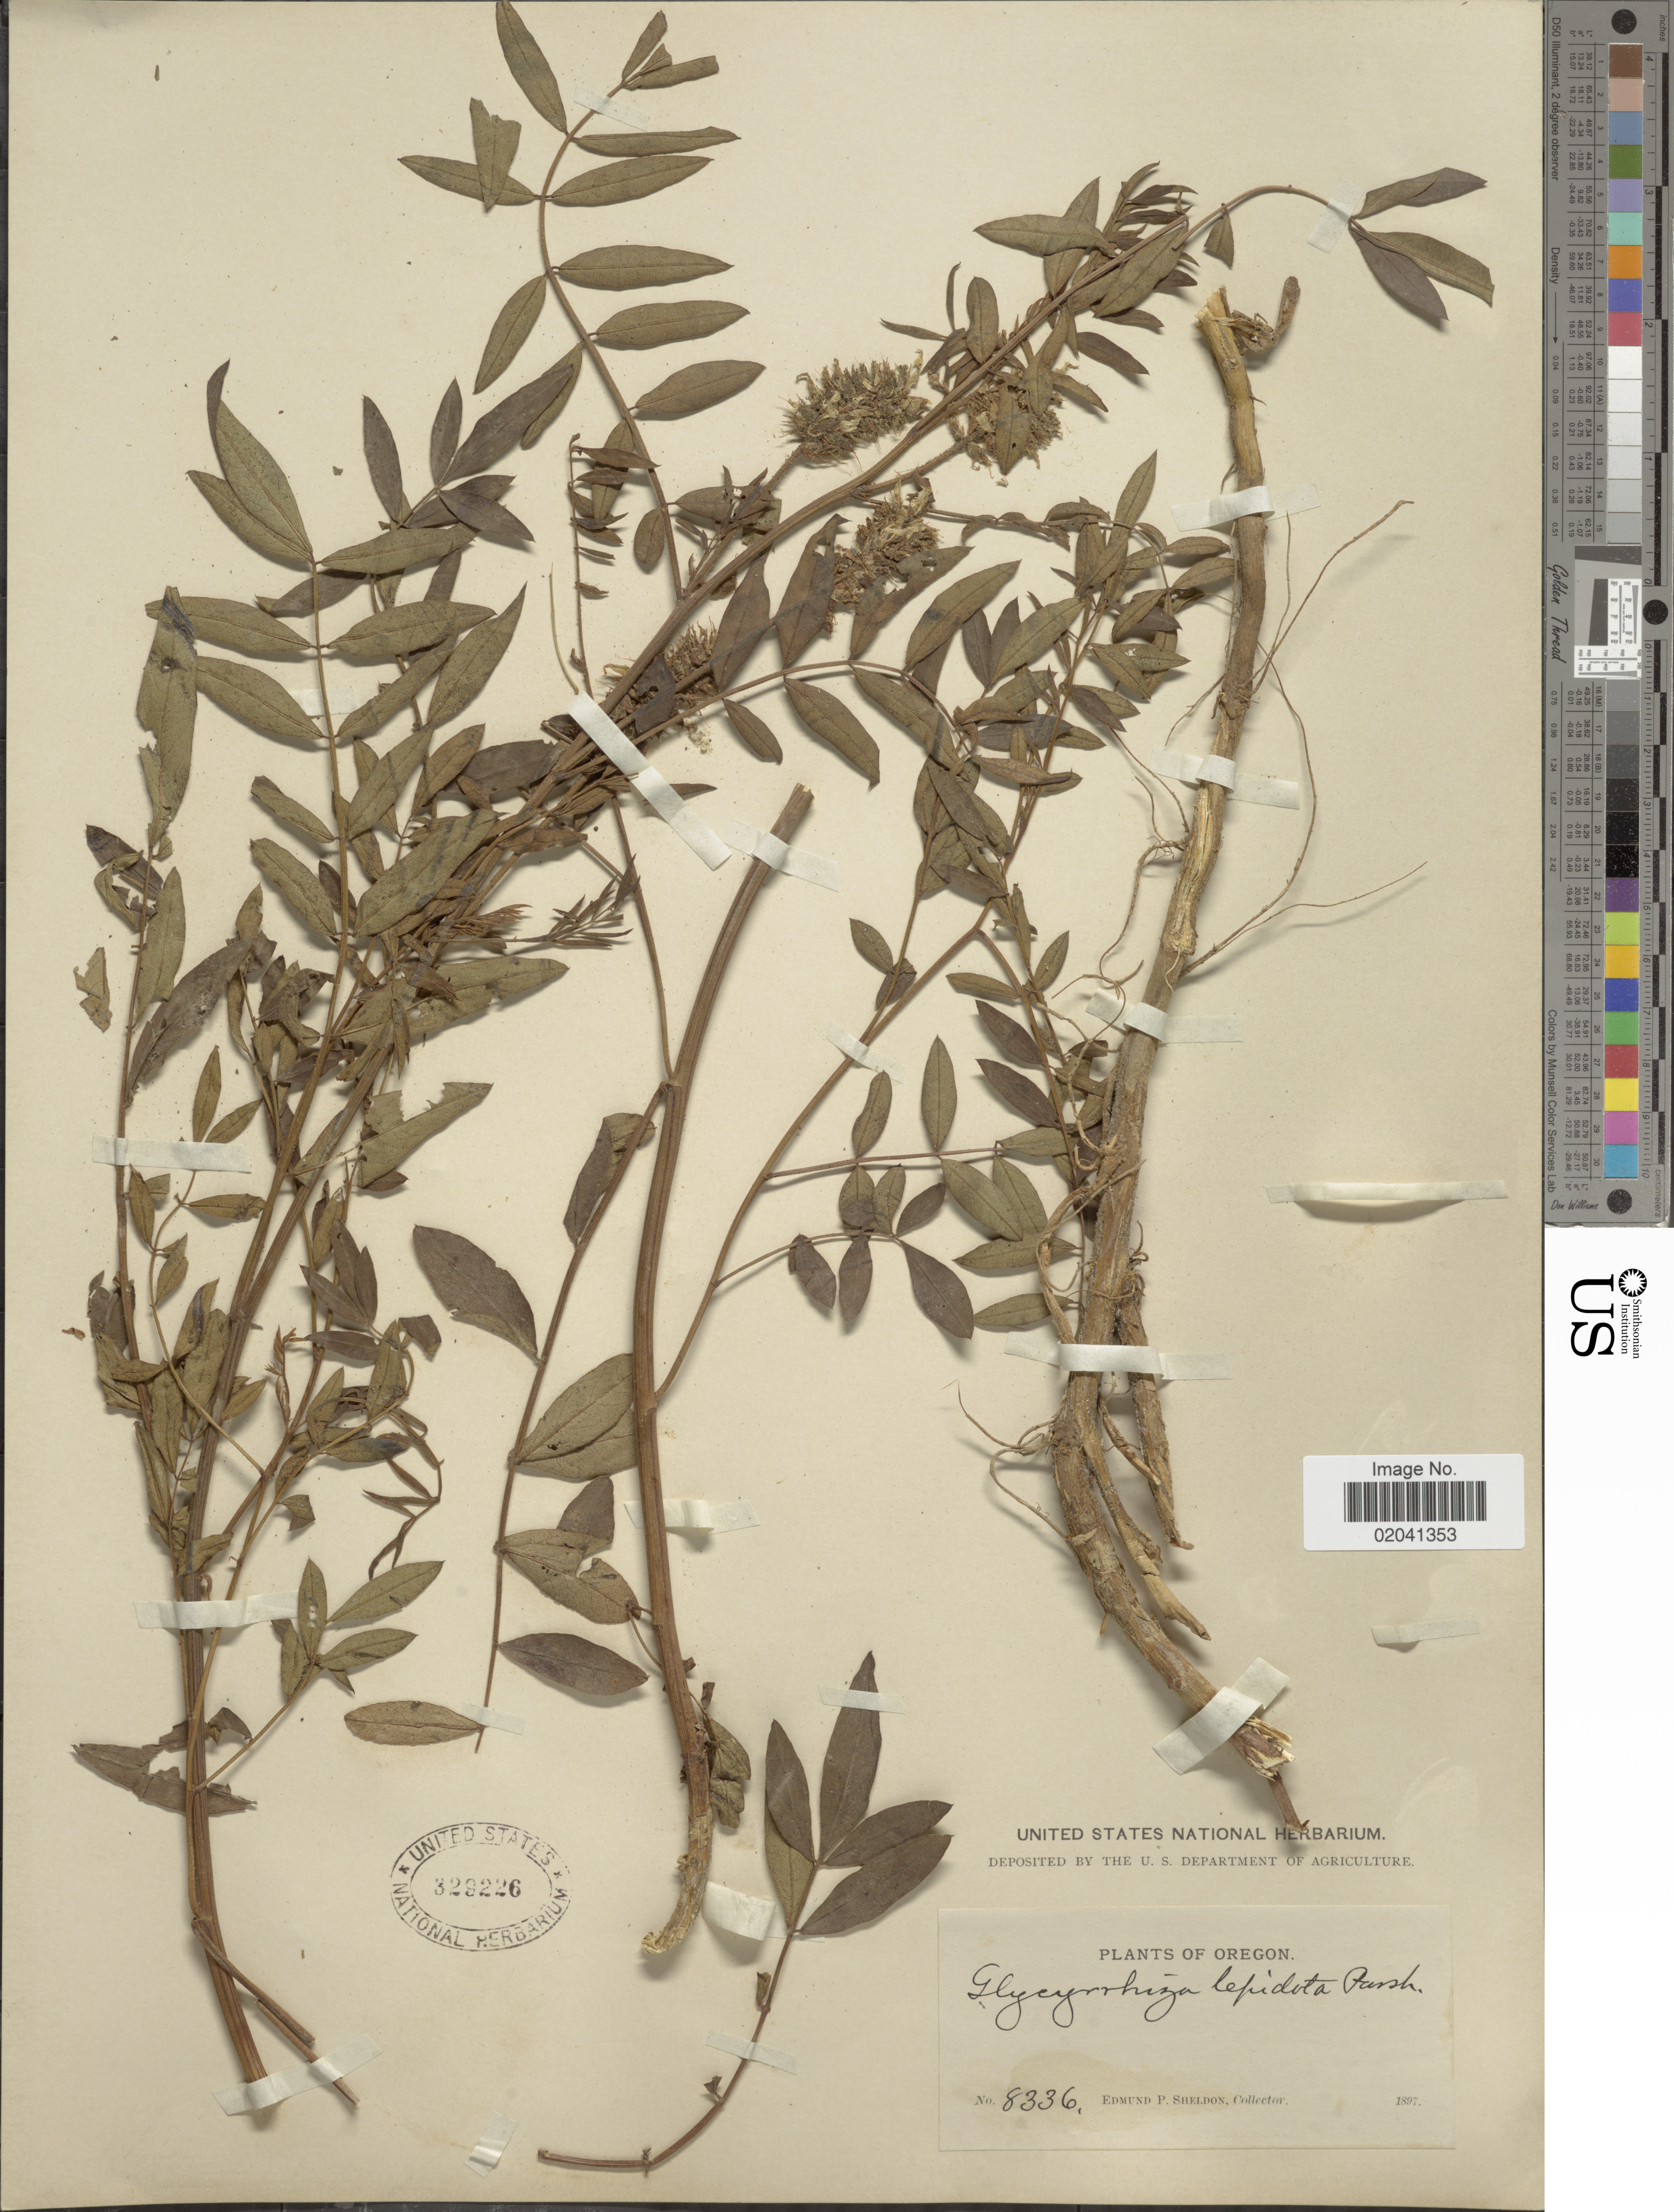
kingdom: Plantae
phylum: Tracheophyta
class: Magnoliopsida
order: Fabales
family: Fabaceae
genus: Glycyrrhiza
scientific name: Glycyrrhiza lepidota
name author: Pursh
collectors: E. P. Sheldon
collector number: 8336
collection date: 1897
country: United States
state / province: Oregon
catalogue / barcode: US 329226